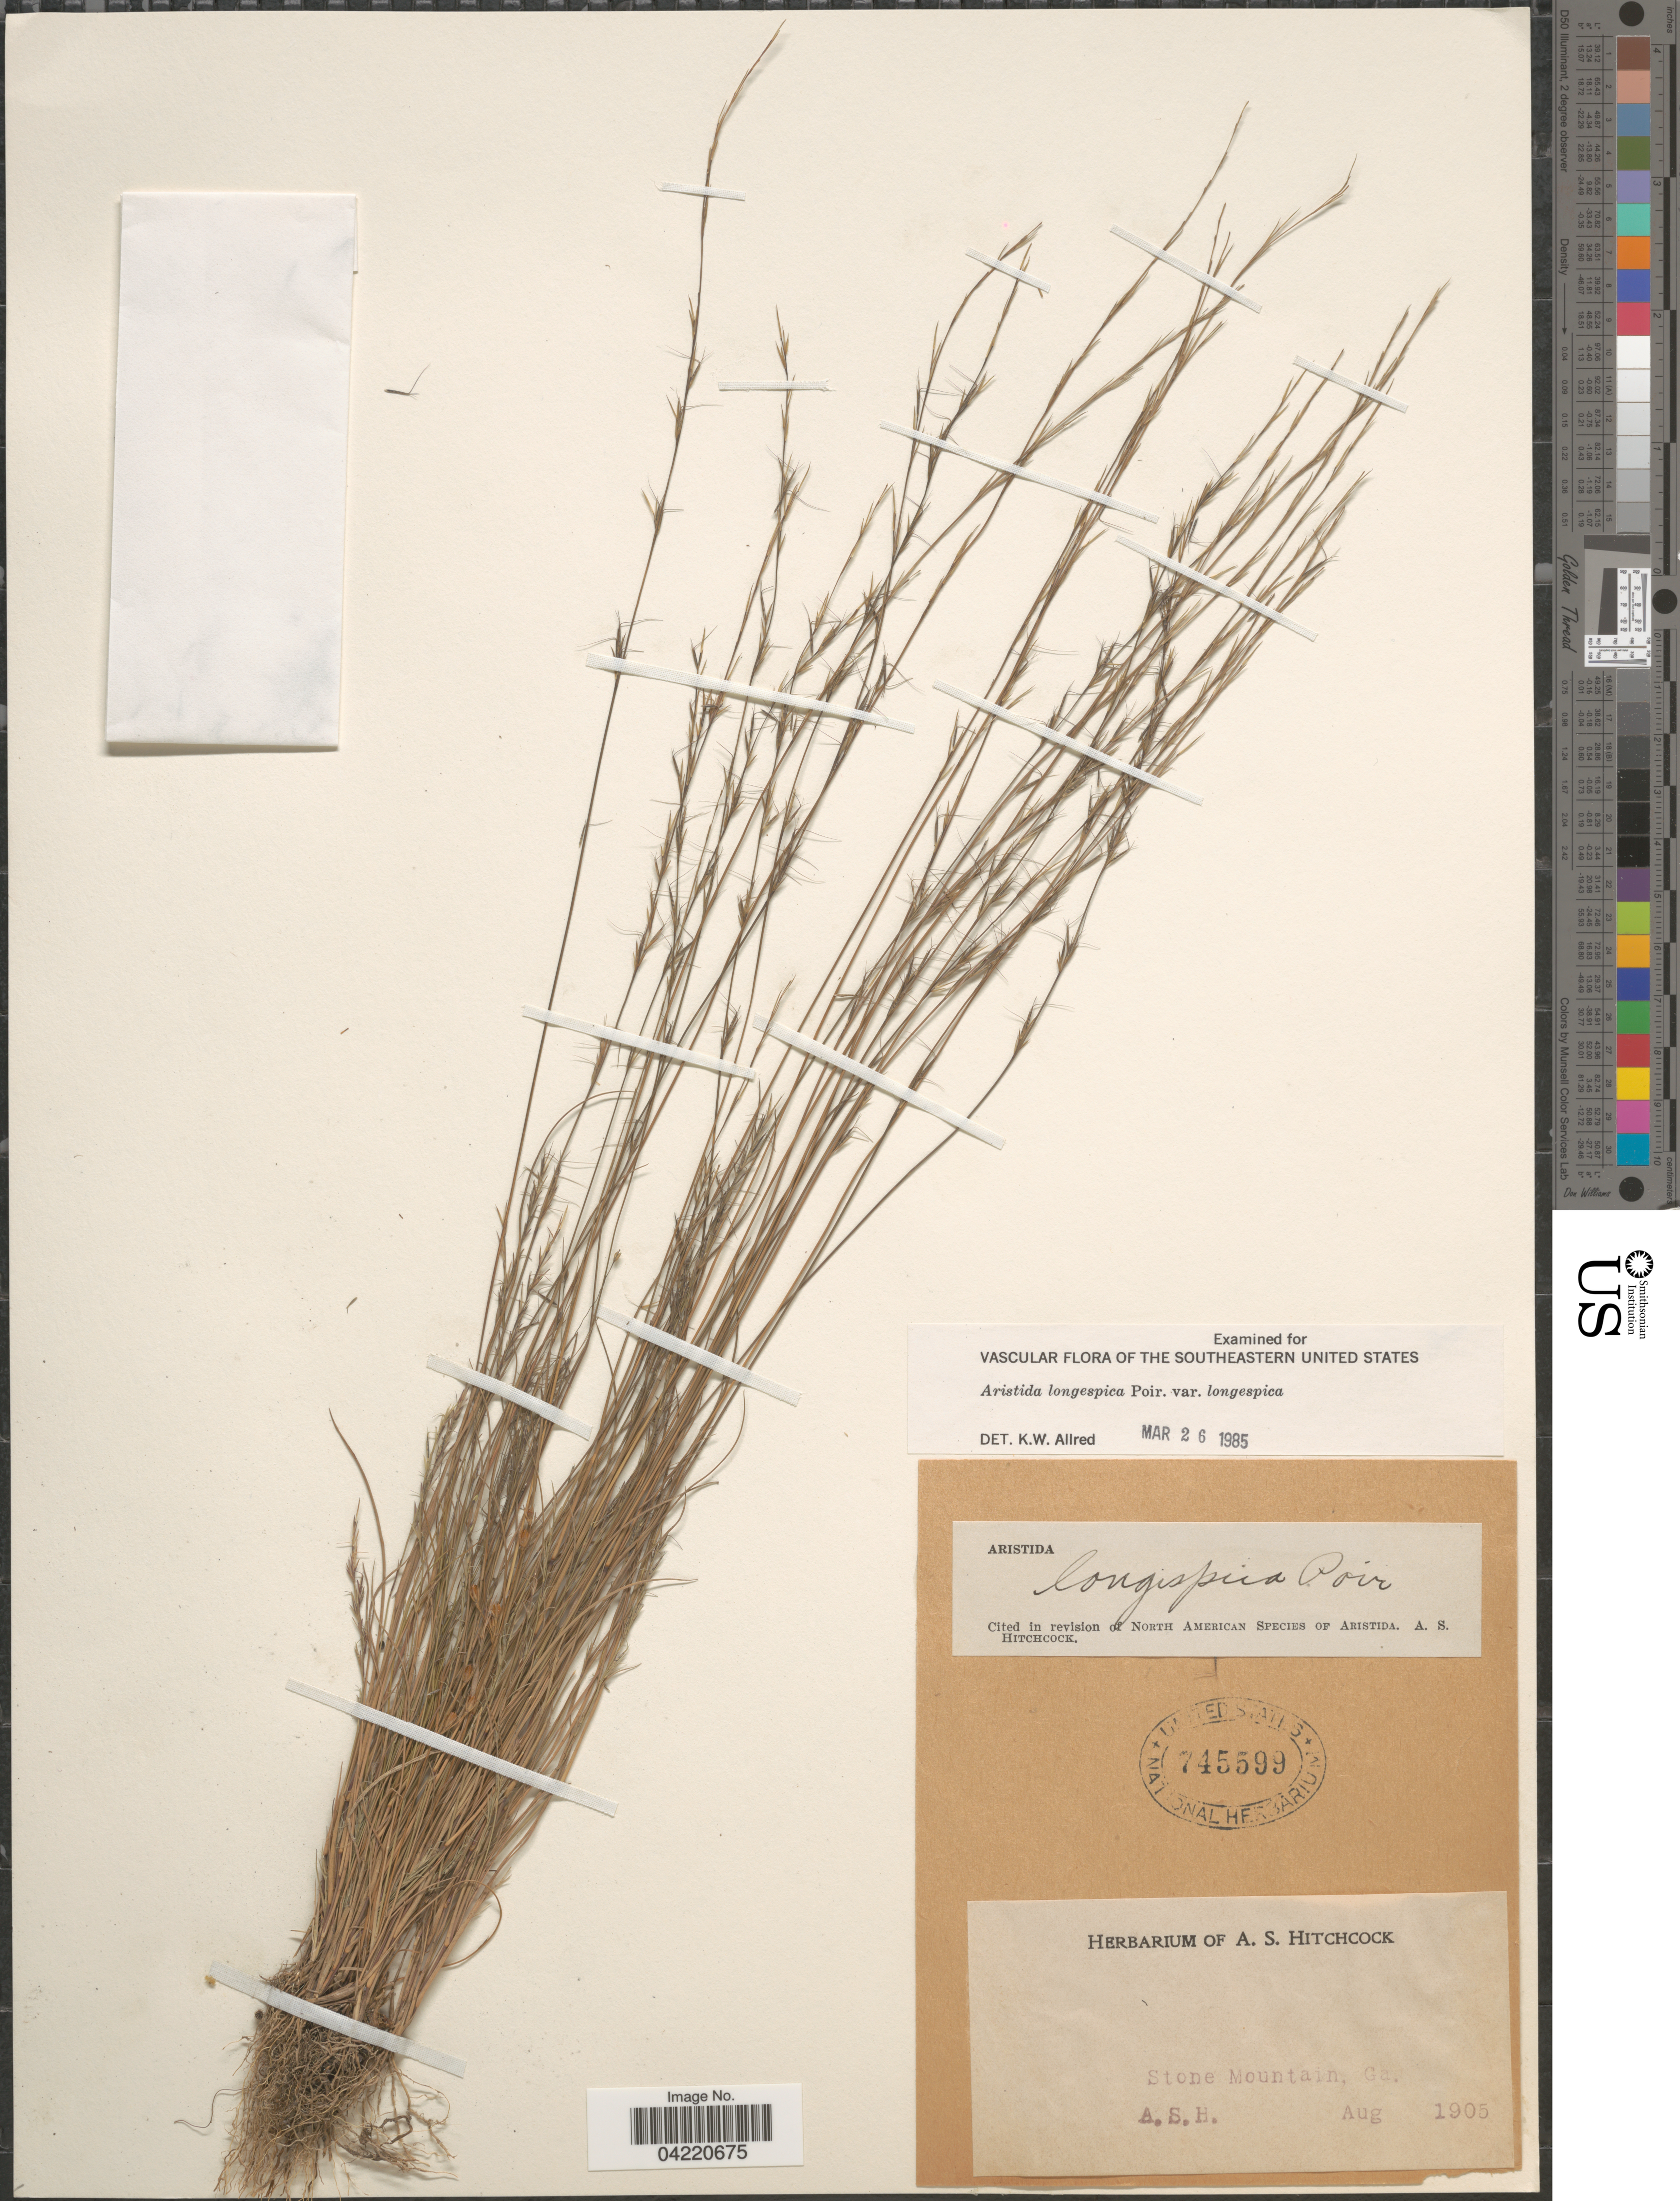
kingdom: Plantae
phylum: Tracheophyta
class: Liliopsida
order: Poales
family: Poaceae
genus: Aristida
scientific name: Aristida longespica var. longespica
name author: Poir.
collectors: A. S. Hitchcock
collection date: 1905-08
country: United States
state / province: Georgia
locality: Stone Mountain.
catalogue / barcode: US 745599